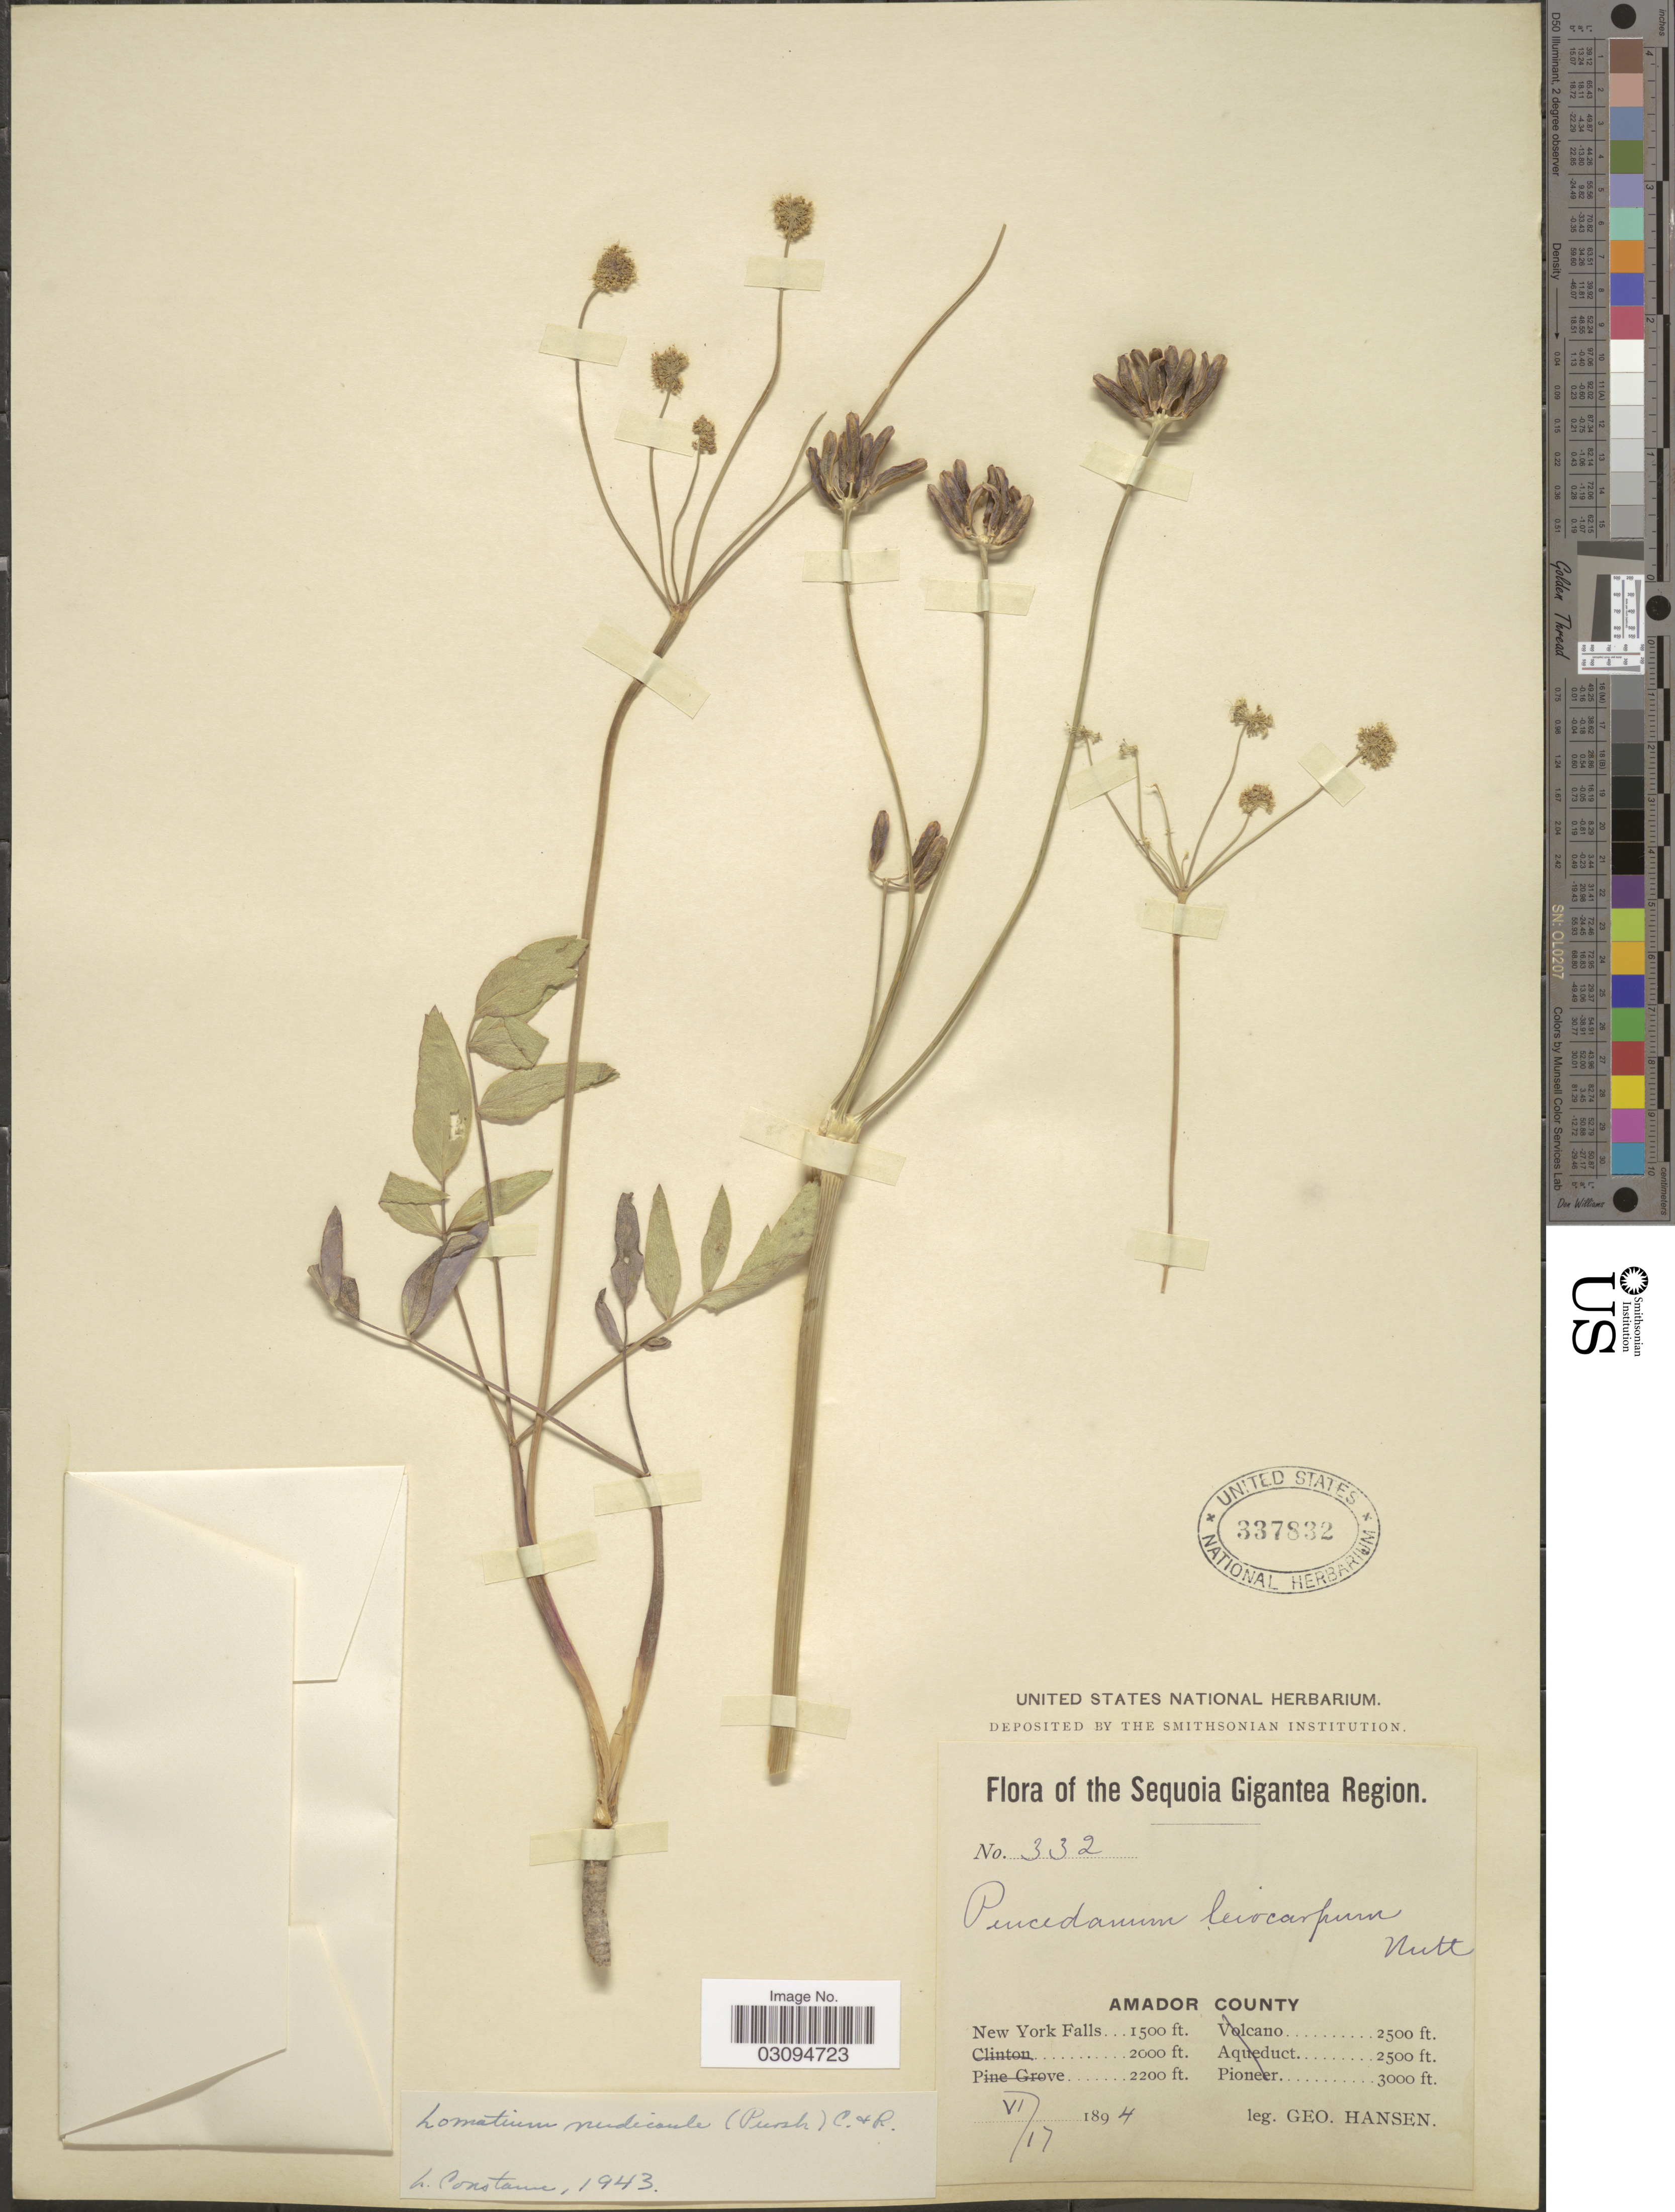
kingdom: Plantae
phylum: Tracheophyta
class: Magnoliopsida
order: Apiales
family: Apiaceae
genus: Lomatium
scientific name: Lomatium nudicaule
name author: (Pursh) J.M. Coult. & Rose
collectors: G. Hansen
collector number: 332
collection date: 1894-06-17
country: United States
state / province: California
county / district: Amador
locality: The Sequoia Gigantea Region. Amador County. New York Falls.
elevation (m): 457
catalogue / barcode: US 337832